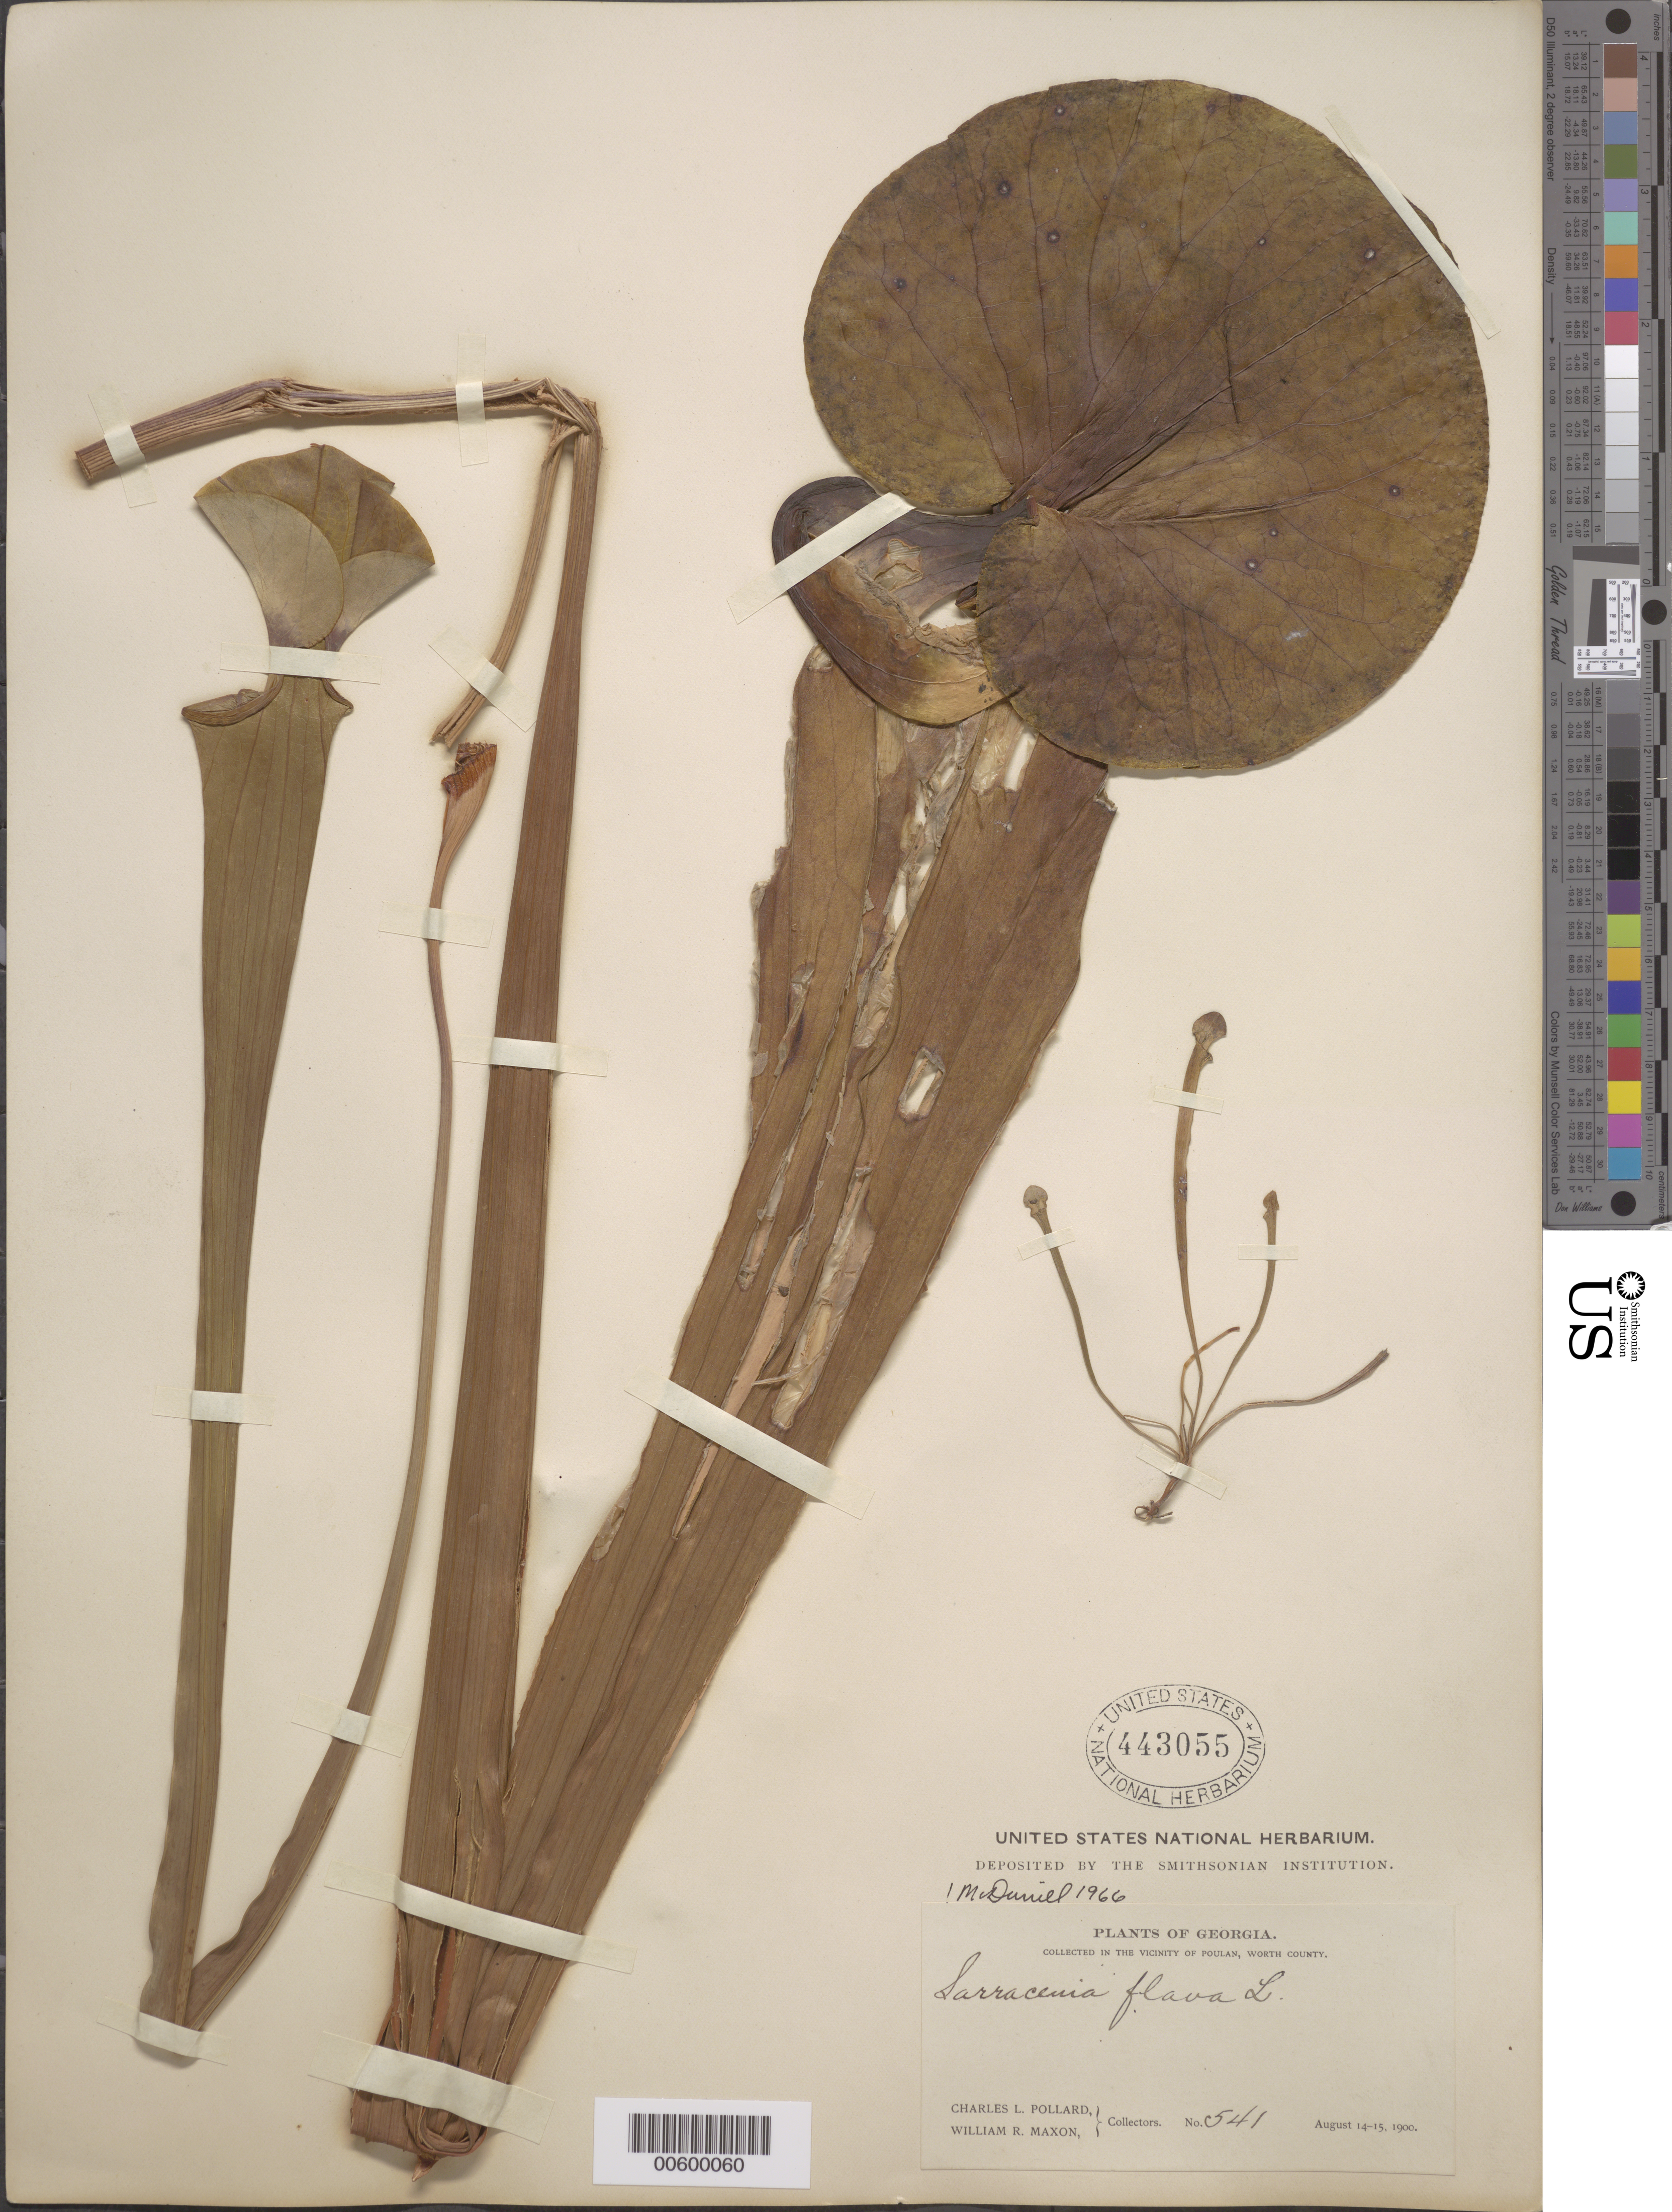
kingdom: Plantae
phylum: Tracheophyta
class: Magnoliopsida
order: Ericales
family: Sarraceniaceae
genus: Sarracenia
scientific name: Sarracenia flava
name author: L.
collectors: C. L. Pollard & W. R. Maxon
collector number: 541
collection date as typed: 14 Aug 1900 to 15 Aug 1900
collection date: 1900-08-14/1900-08-15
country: United States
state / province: Georgia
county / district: Worth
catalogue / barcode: US 443055